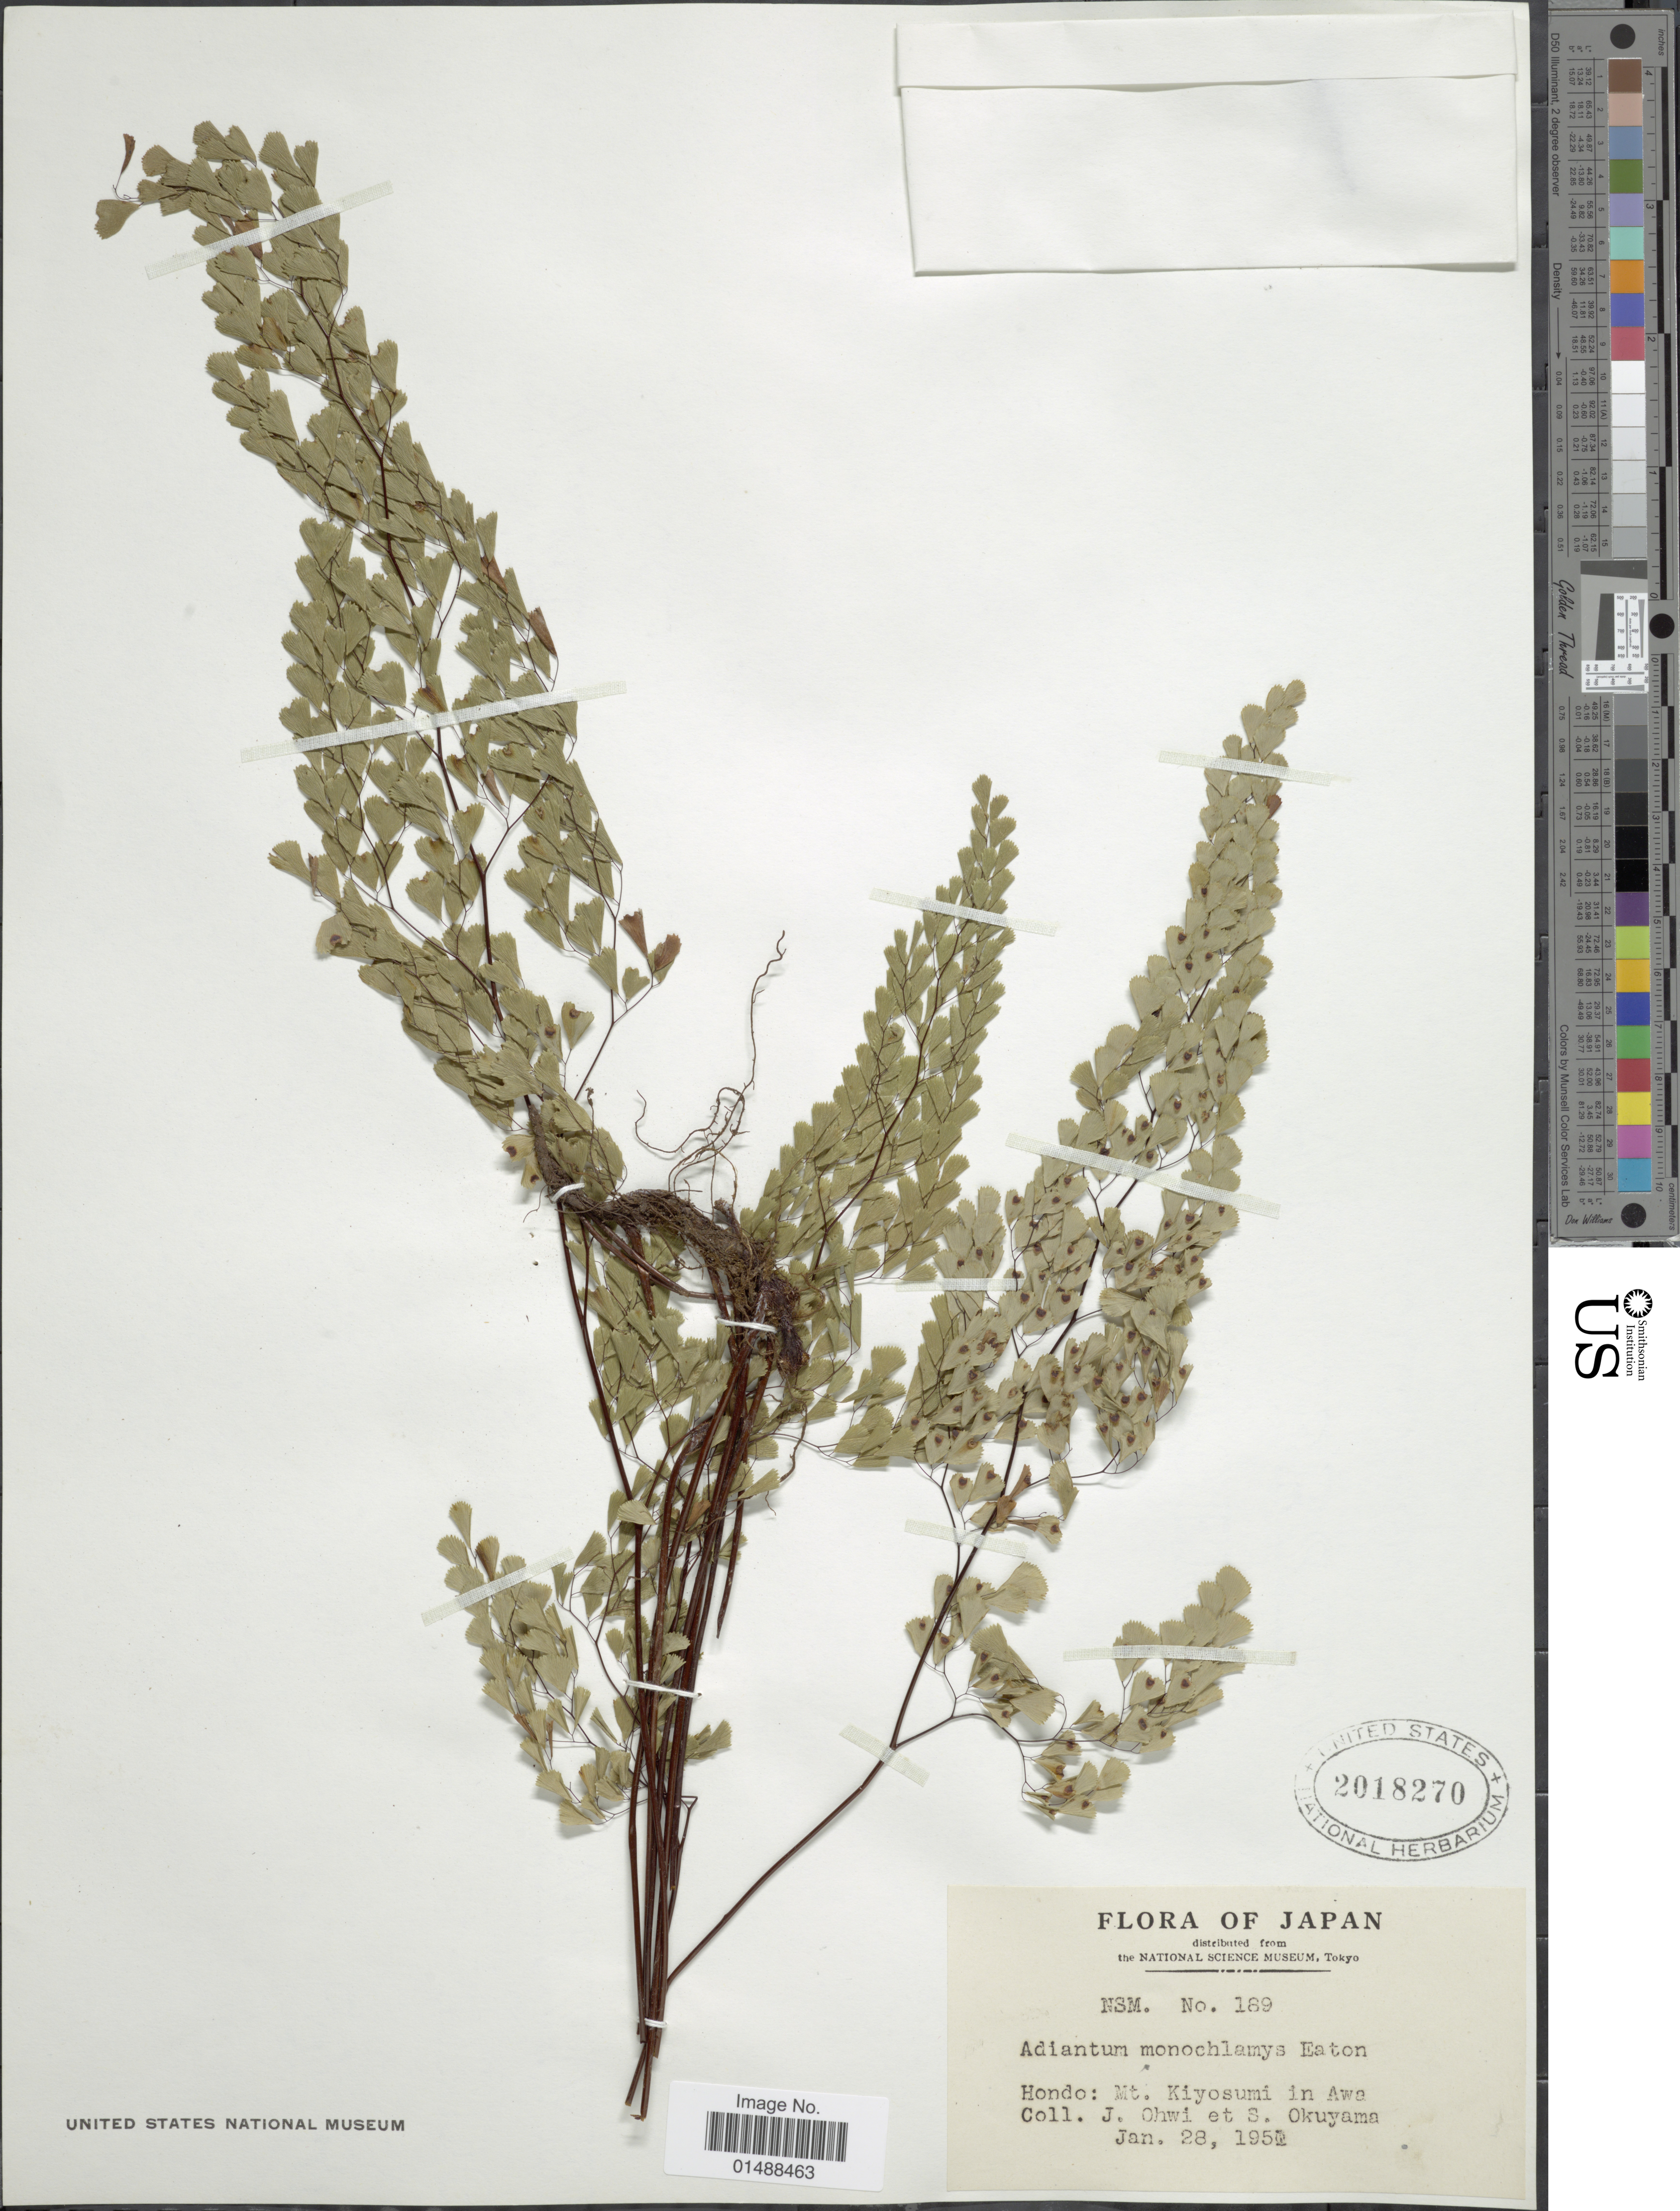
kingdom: Plantae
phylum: Tracheophyta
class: Polypodiopsida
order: Polypodiales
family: Pteridaceae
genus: Adiantum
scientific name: Adiantum monochlamys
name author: D.C. Eaton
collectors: J. Ohwi & S. Okuyama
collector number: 189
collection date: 1952-01-28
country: Japan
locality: Japan, Hondo: Mt. Kiyosumi in Awa.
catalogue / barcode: US 2018270